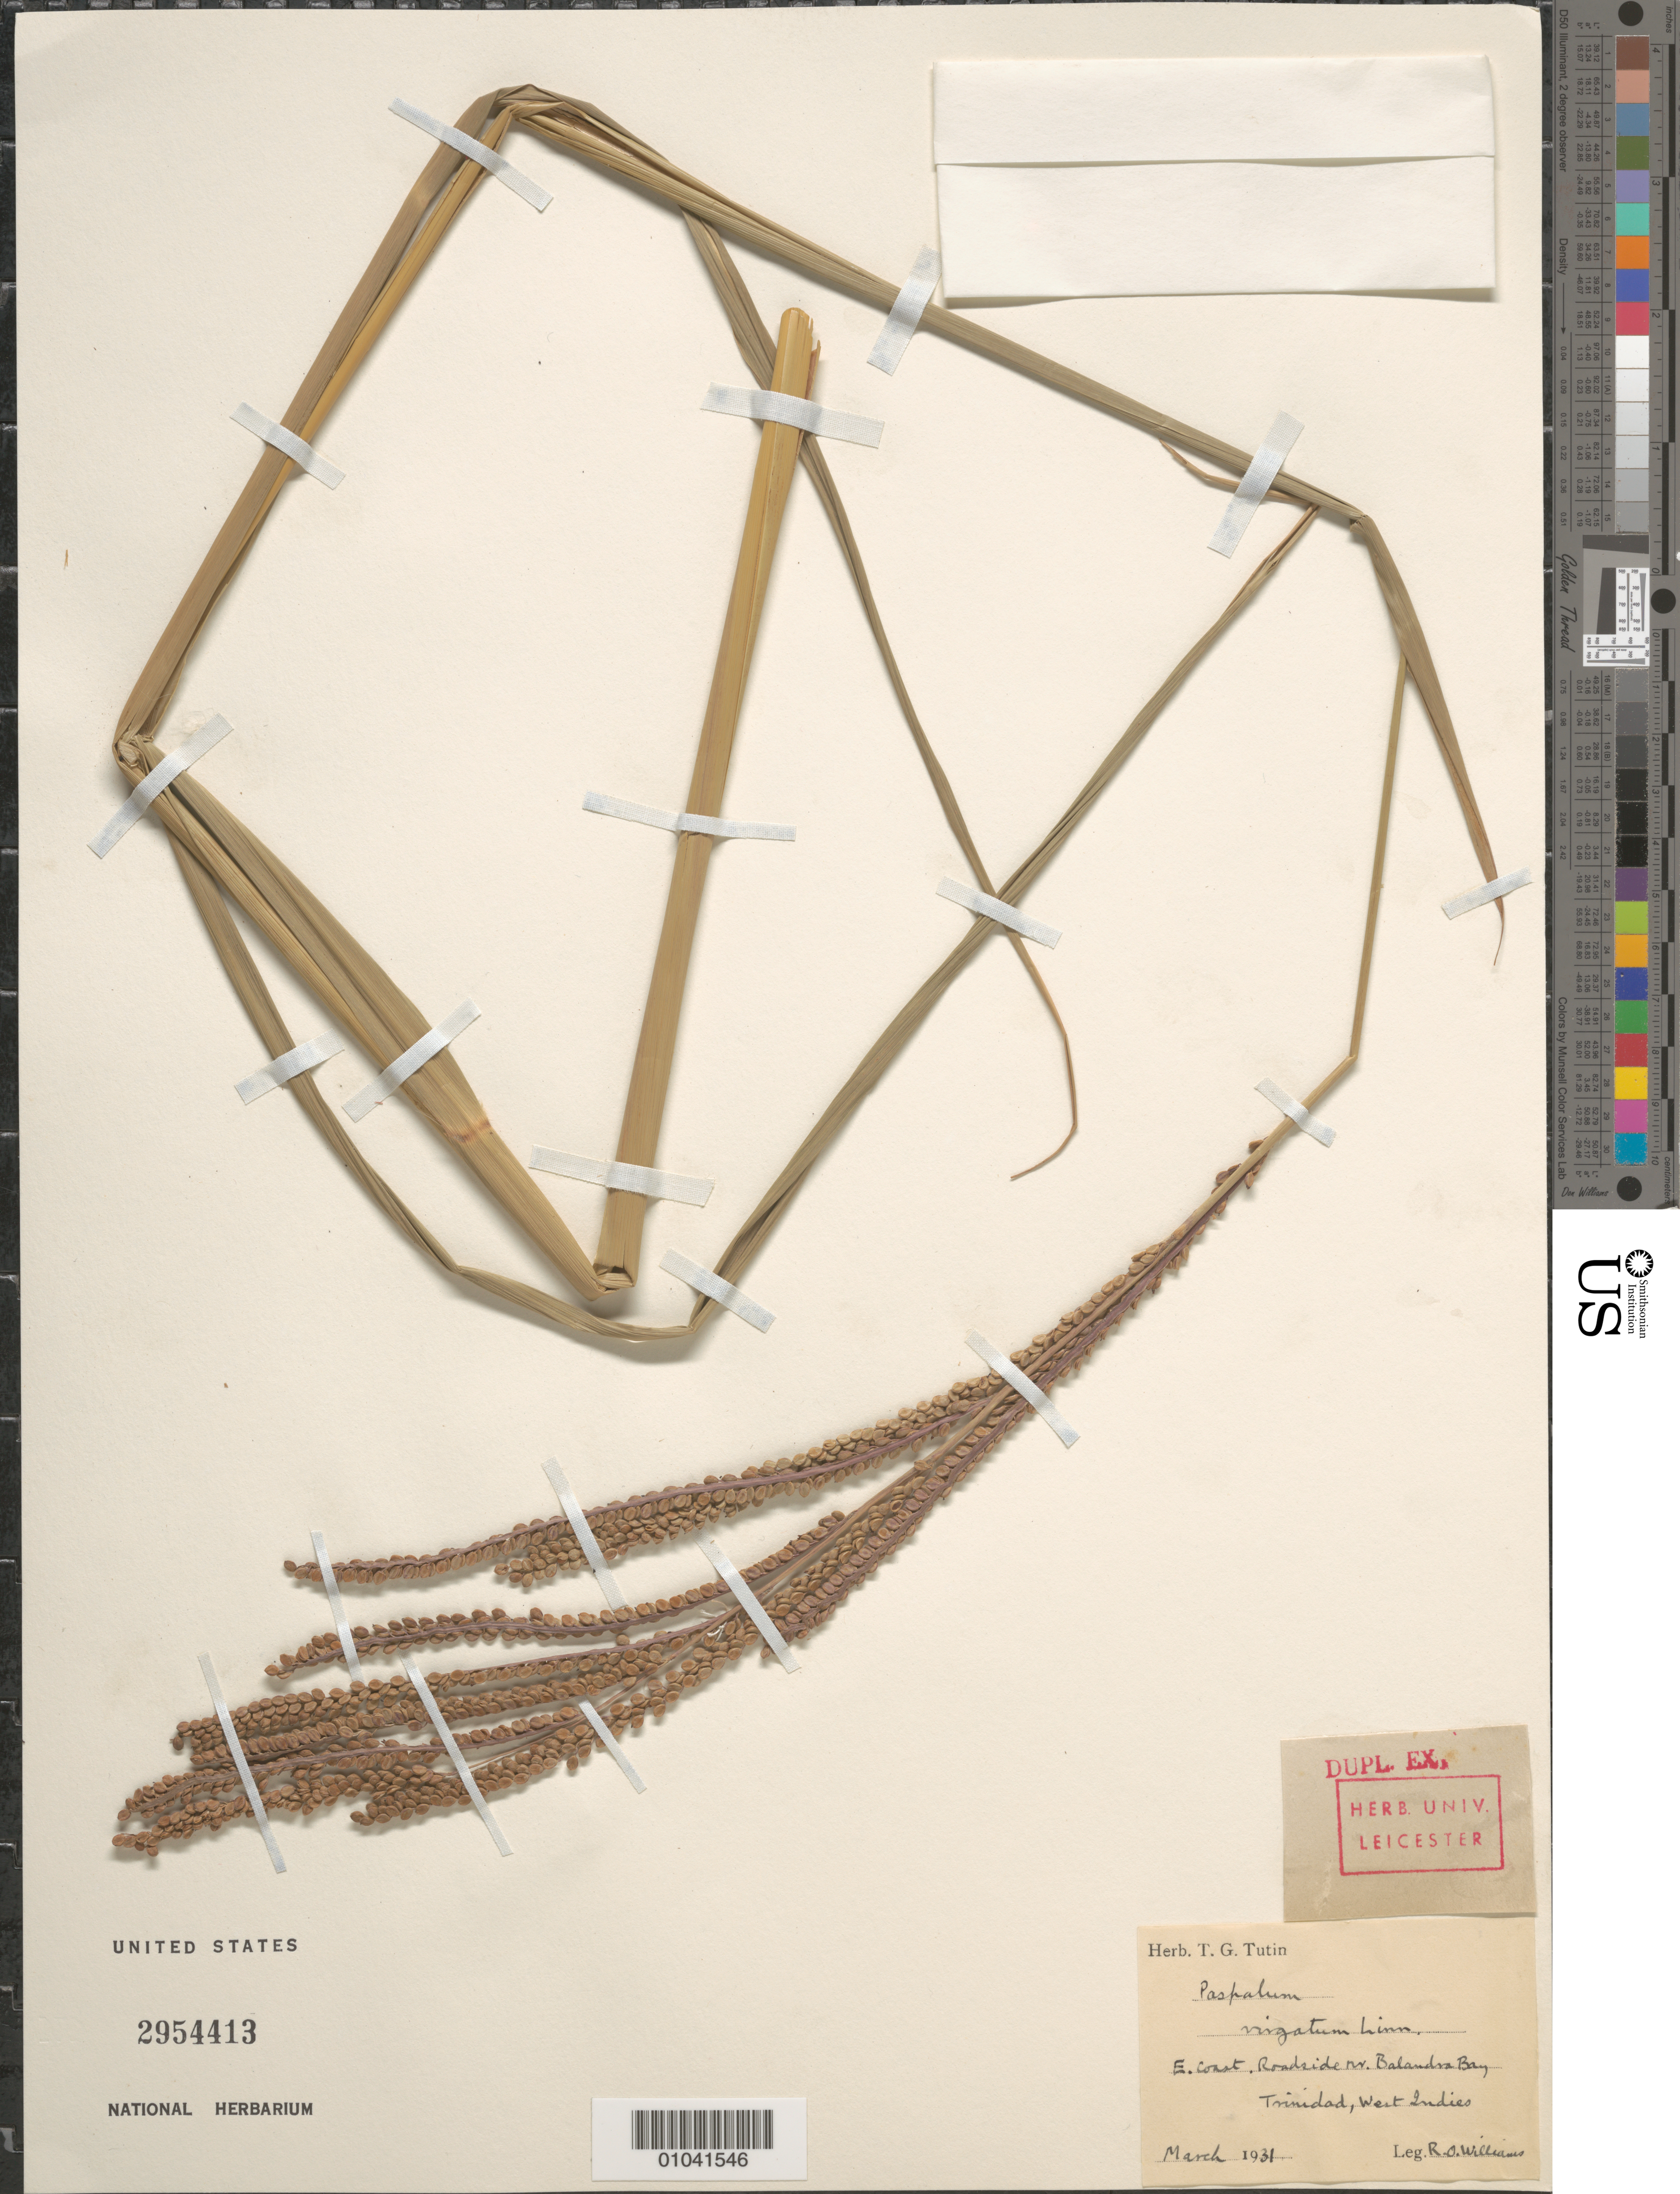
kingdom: Plantae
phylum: Tracheophyta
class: Liliopsida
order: Poales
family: Poaceae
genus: Paspalum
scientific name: Paspalum virgatum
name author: L.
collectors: R. O. Williams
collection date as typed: Mar 1931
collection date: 1931-03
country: Trinidad and Tobago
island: Trinidad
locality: E coast roadside near Balandra Bay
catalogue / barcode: US 2954413